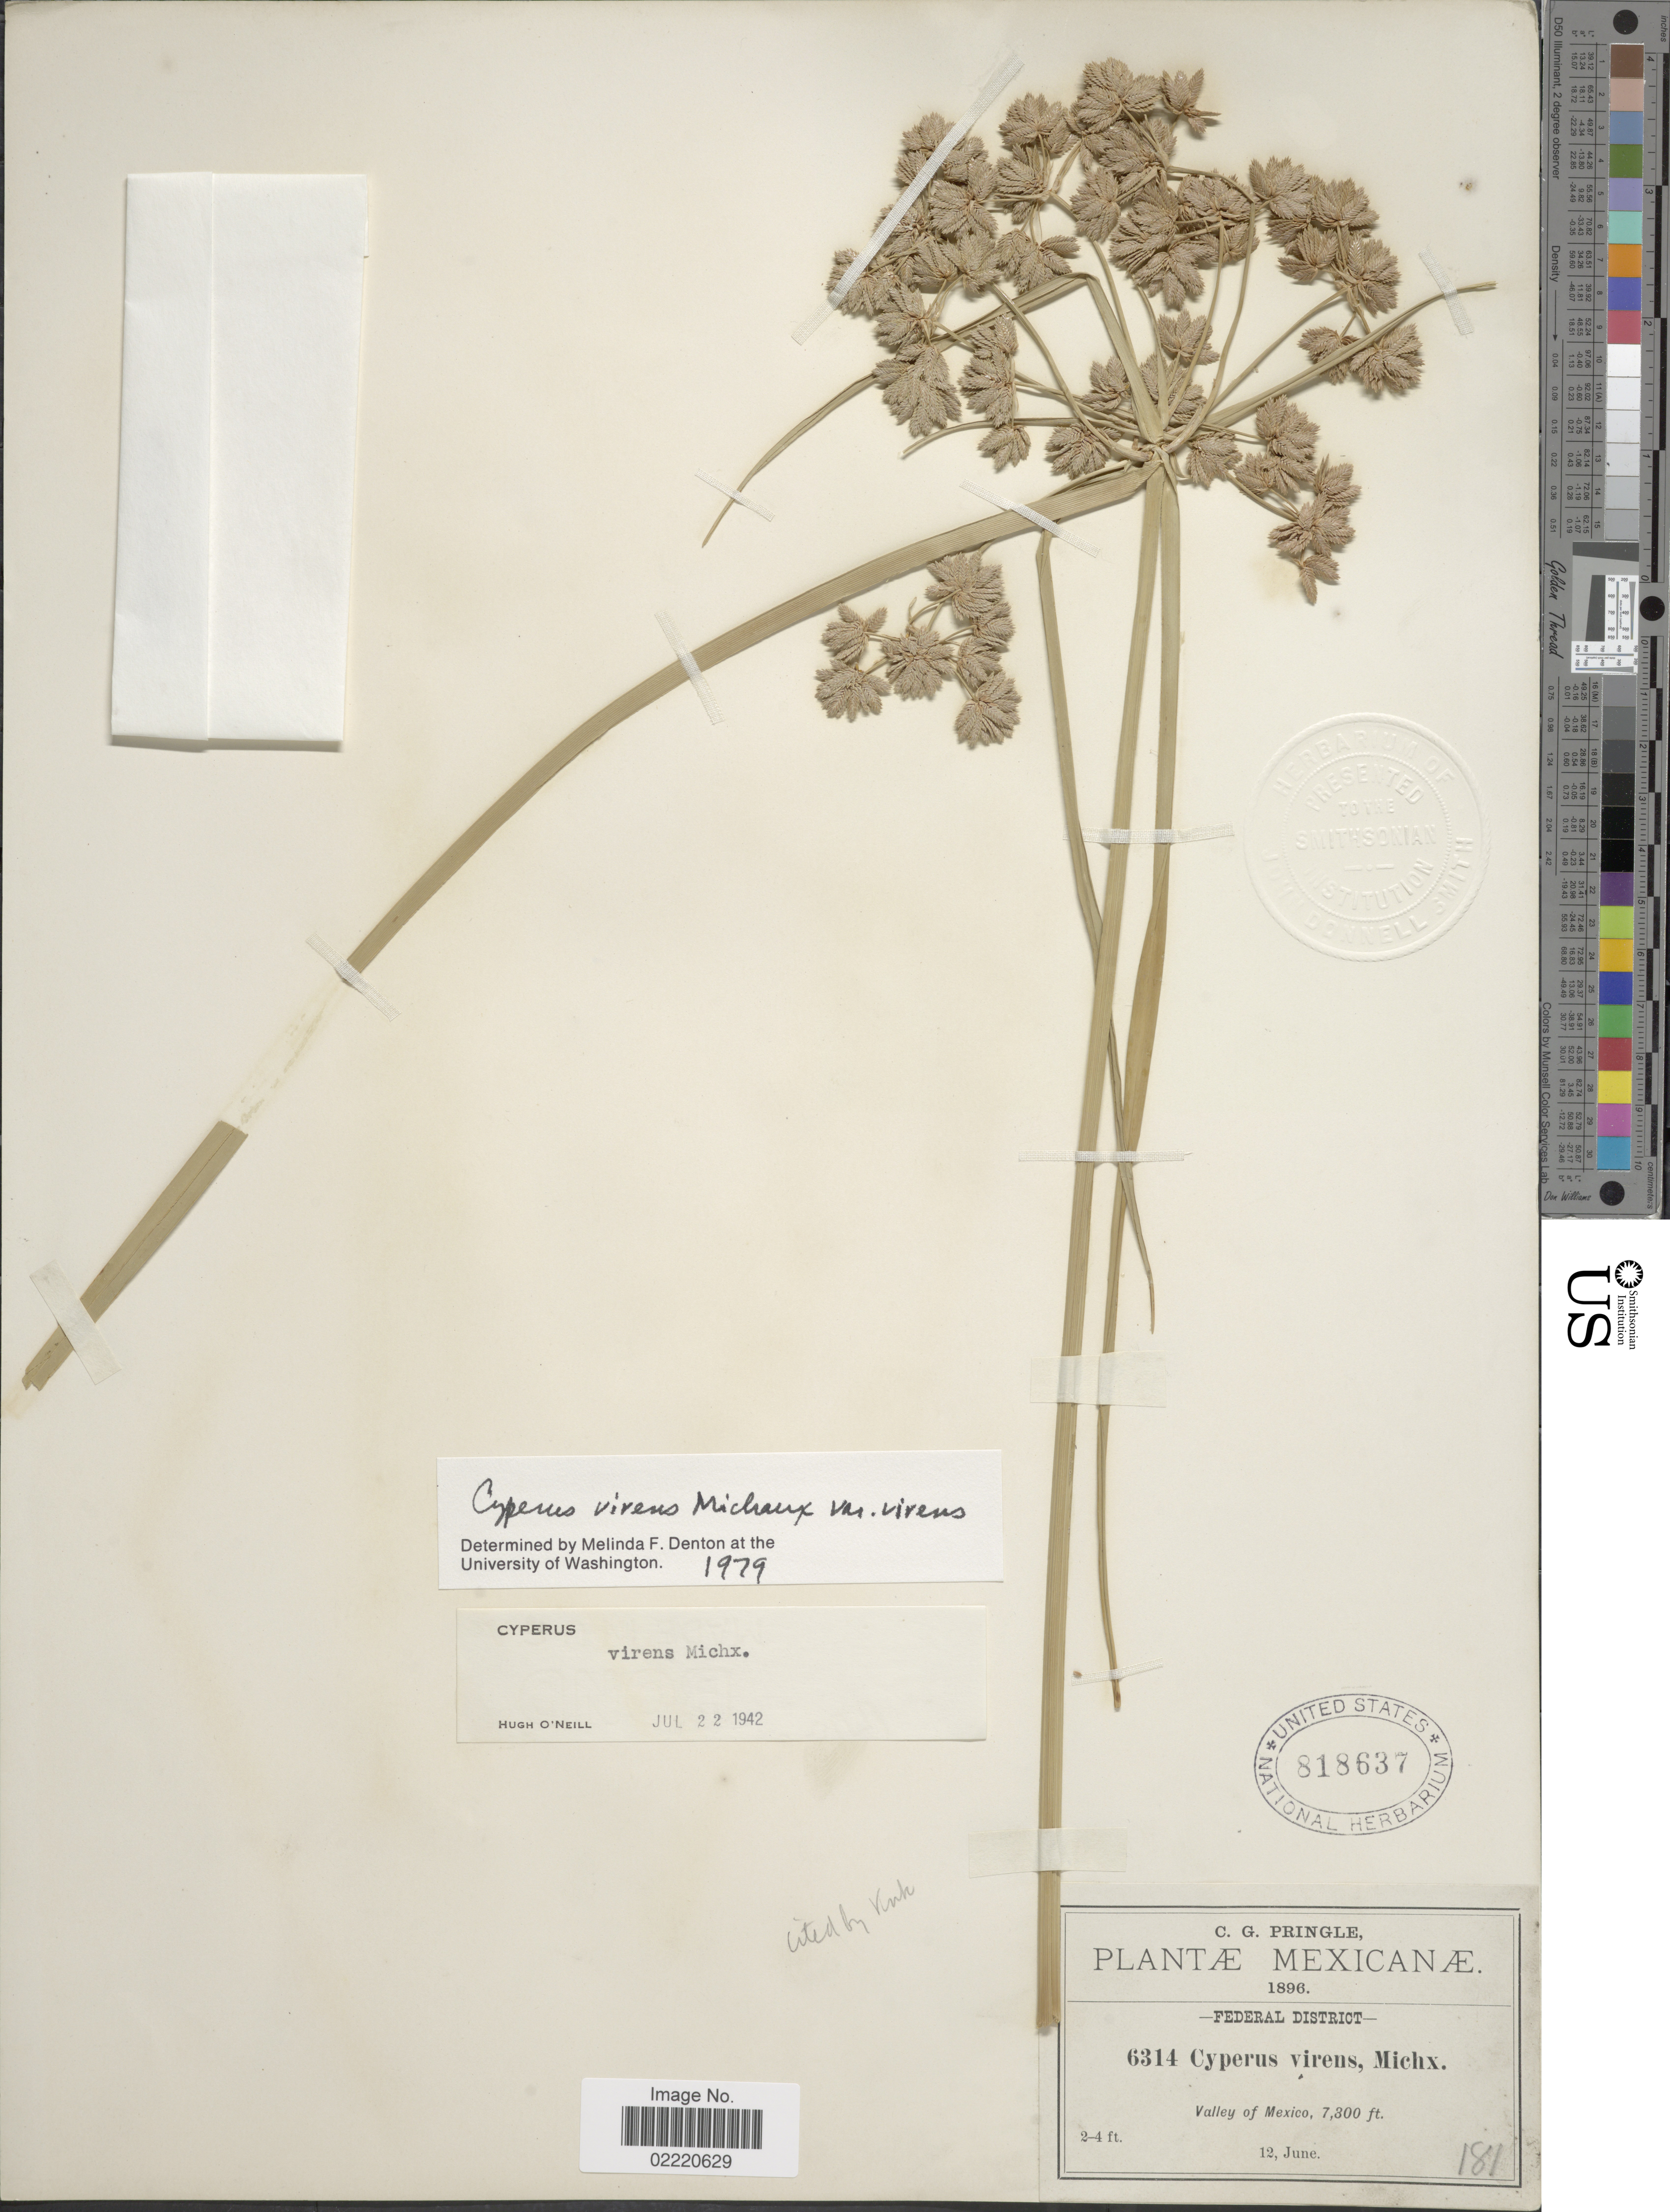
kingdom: Plantae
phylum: Tracheophyta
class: Liliopsida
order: Poales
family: Cyperaceae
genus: Cyperus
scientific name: Cyperus virens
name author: Michx.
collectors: C. G. Pringle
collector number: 6314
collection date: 1896-06-12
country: Mexico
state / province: Distrito Federal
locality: Valley of Mexico.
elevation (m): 2225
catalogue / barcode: US 818637